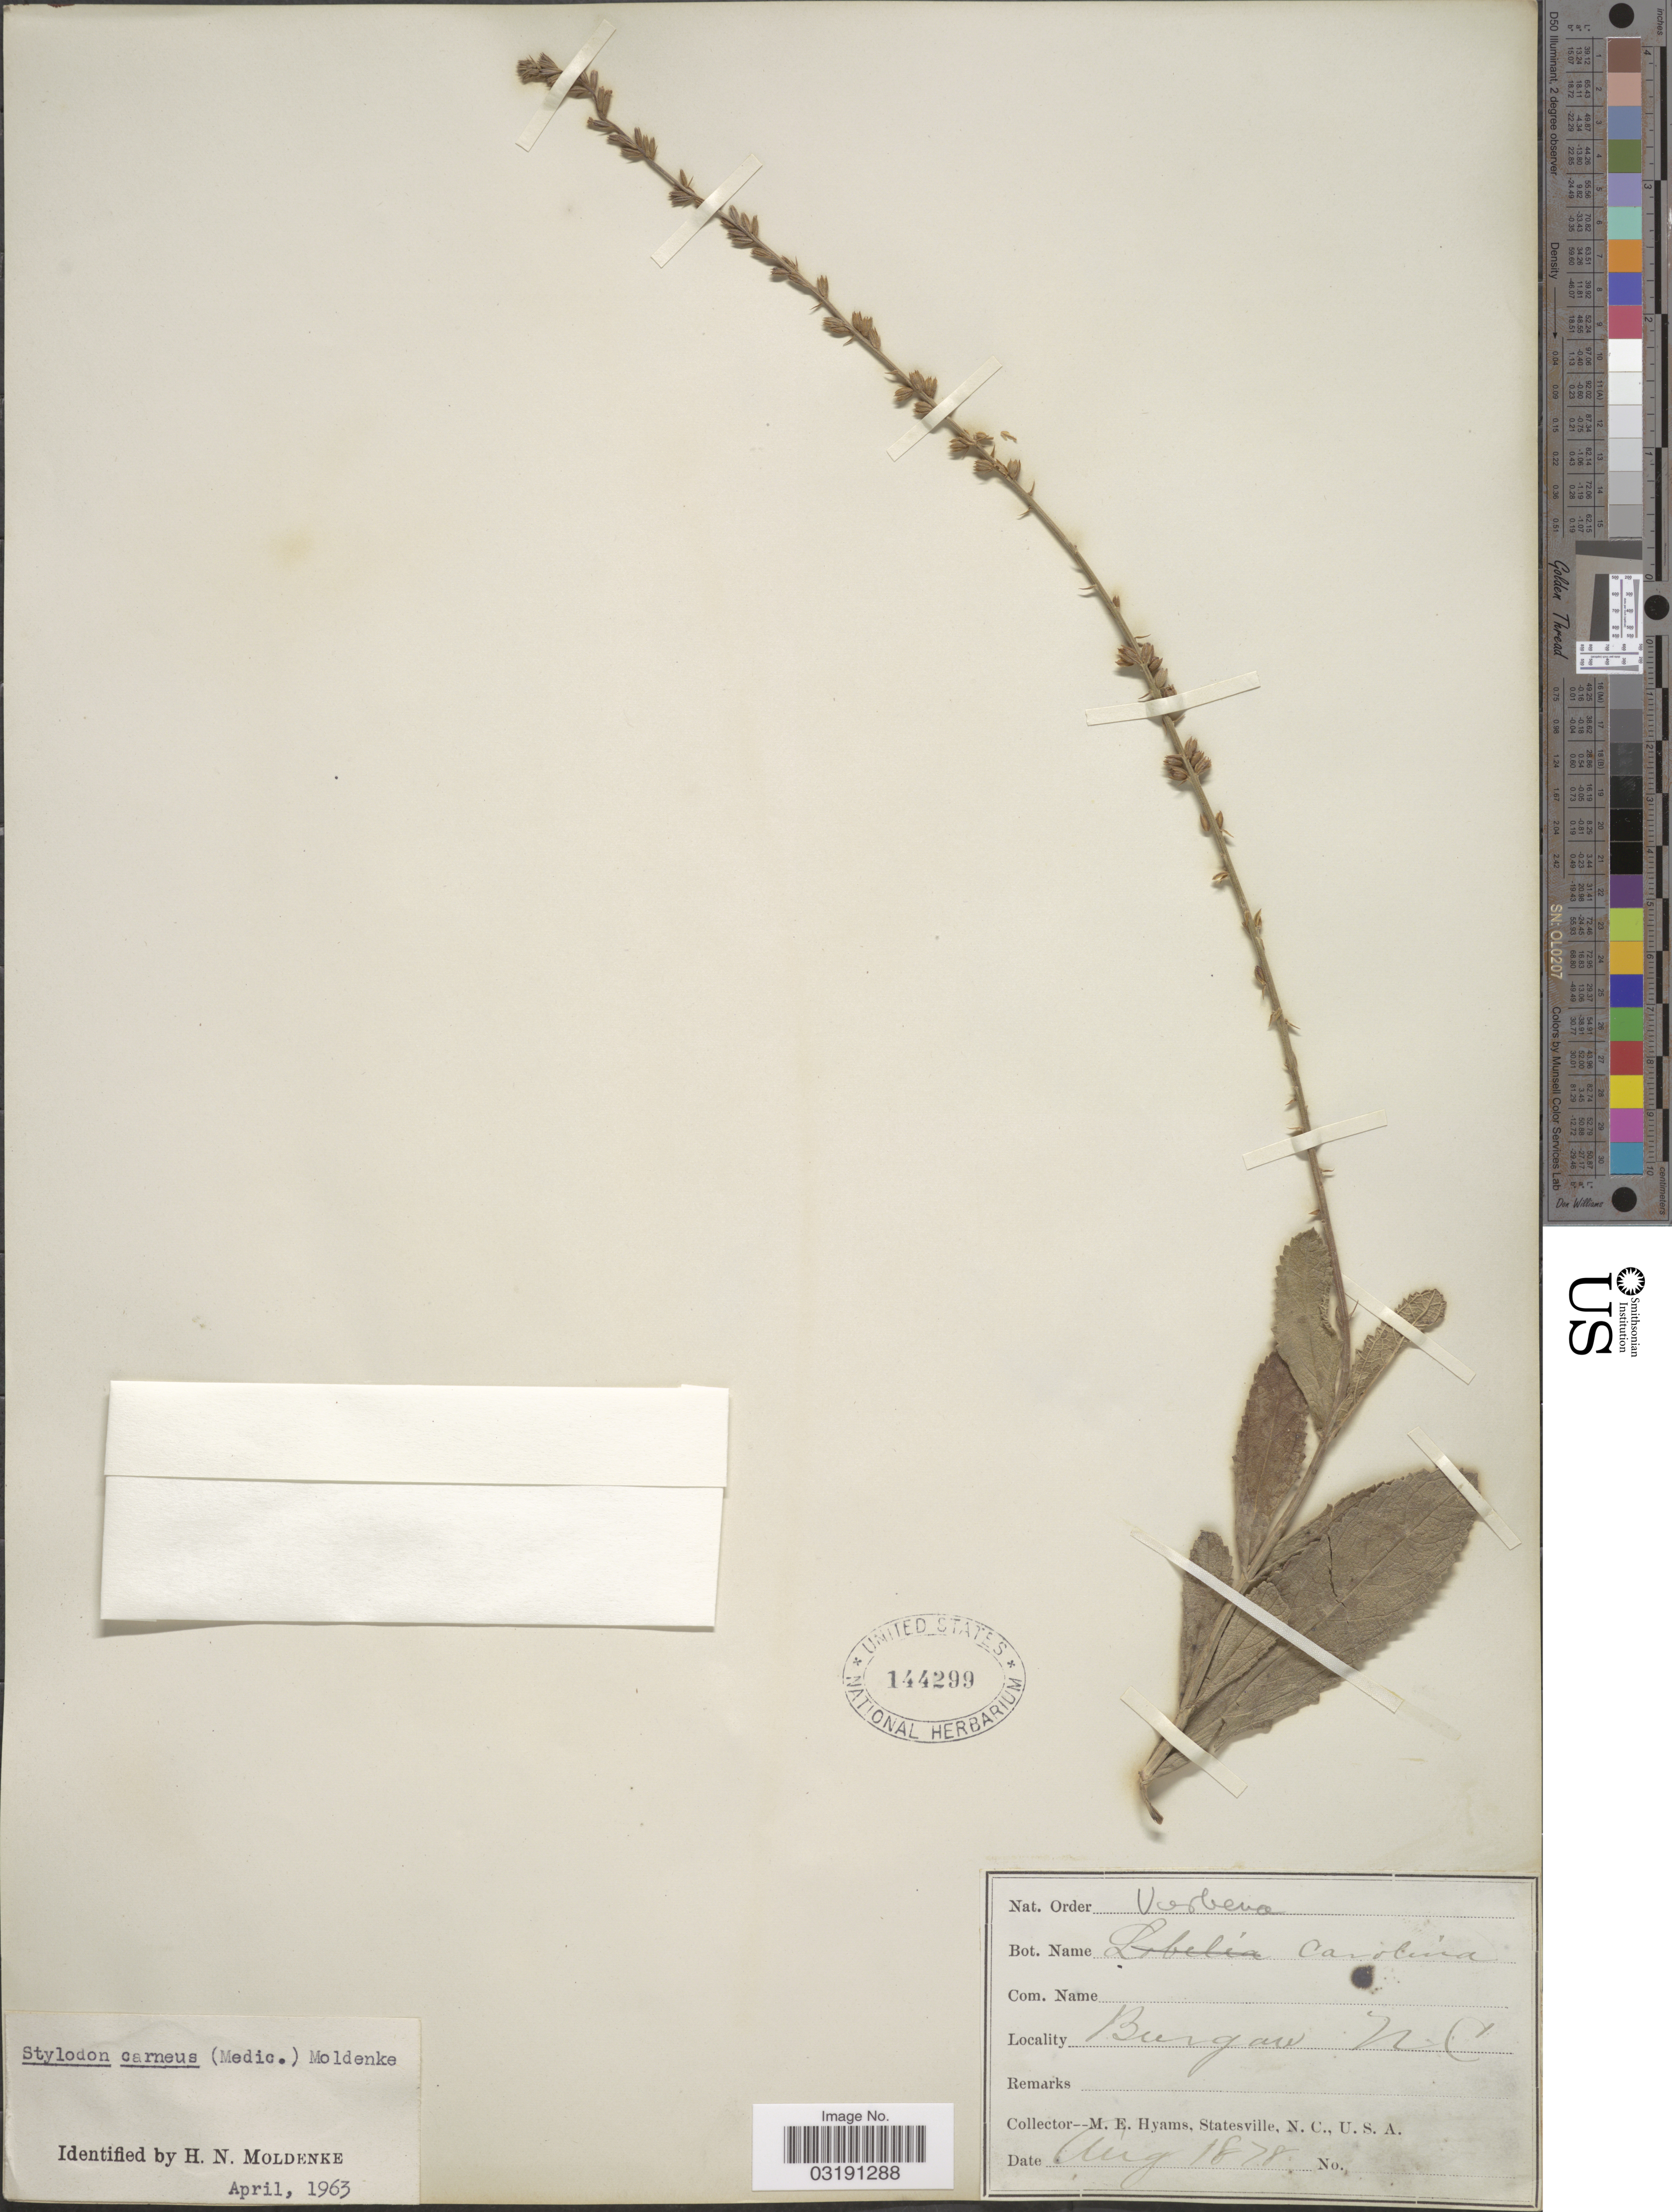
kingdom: Plantae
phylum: Tracheophyta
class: Magnoliopsida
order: Lamiales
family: Verbenaceae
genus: Verbena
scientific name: Verbena carnea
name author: Medik.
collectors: M. E. Hyams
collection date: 1878-08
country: United States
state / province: North Carolina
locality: Burgaw N. C.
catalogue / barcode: US 144299